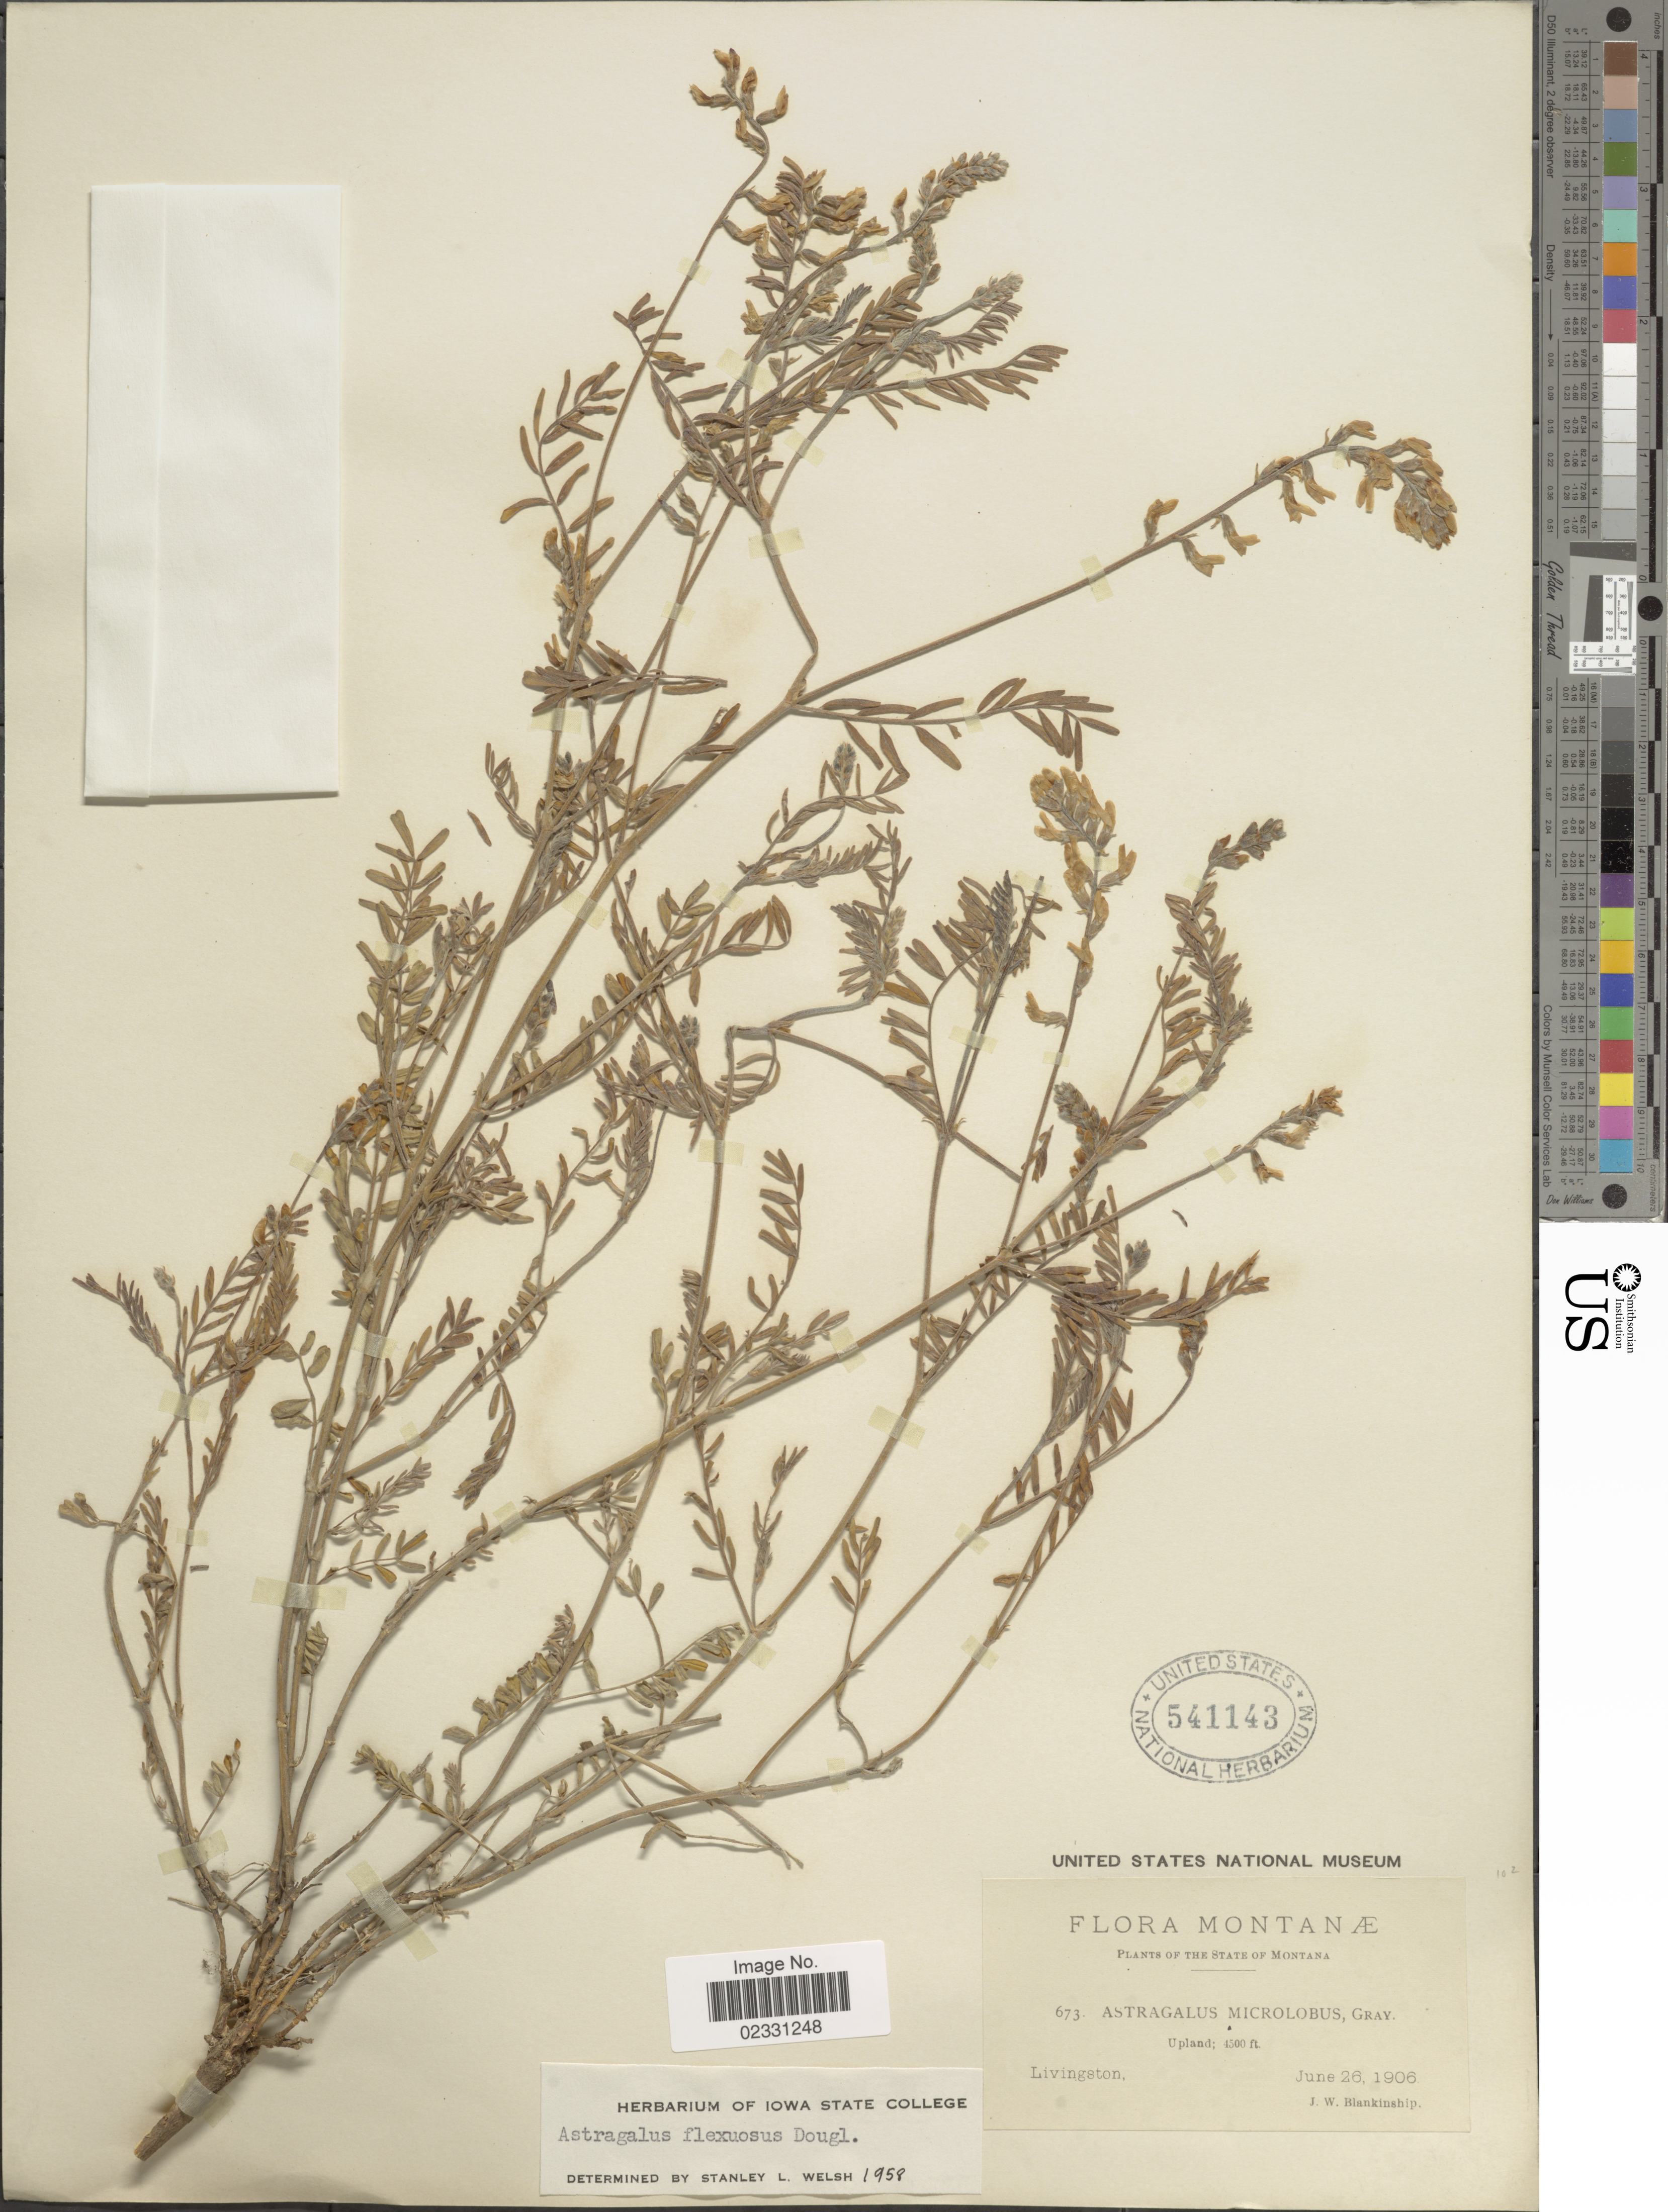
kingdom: Plantae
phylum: Tracheophyta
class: Magnoliopsida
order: Fabales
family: Fabaceae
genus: Astragalus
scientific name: Astragalus flexuosus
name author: (Hook.) Douglas ex G. Don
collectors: J. W. Blankinship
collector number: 673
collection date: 1906-06-26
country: United States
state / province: Montana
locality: Livingston. Upland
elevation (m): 1372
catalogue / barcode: US 541143